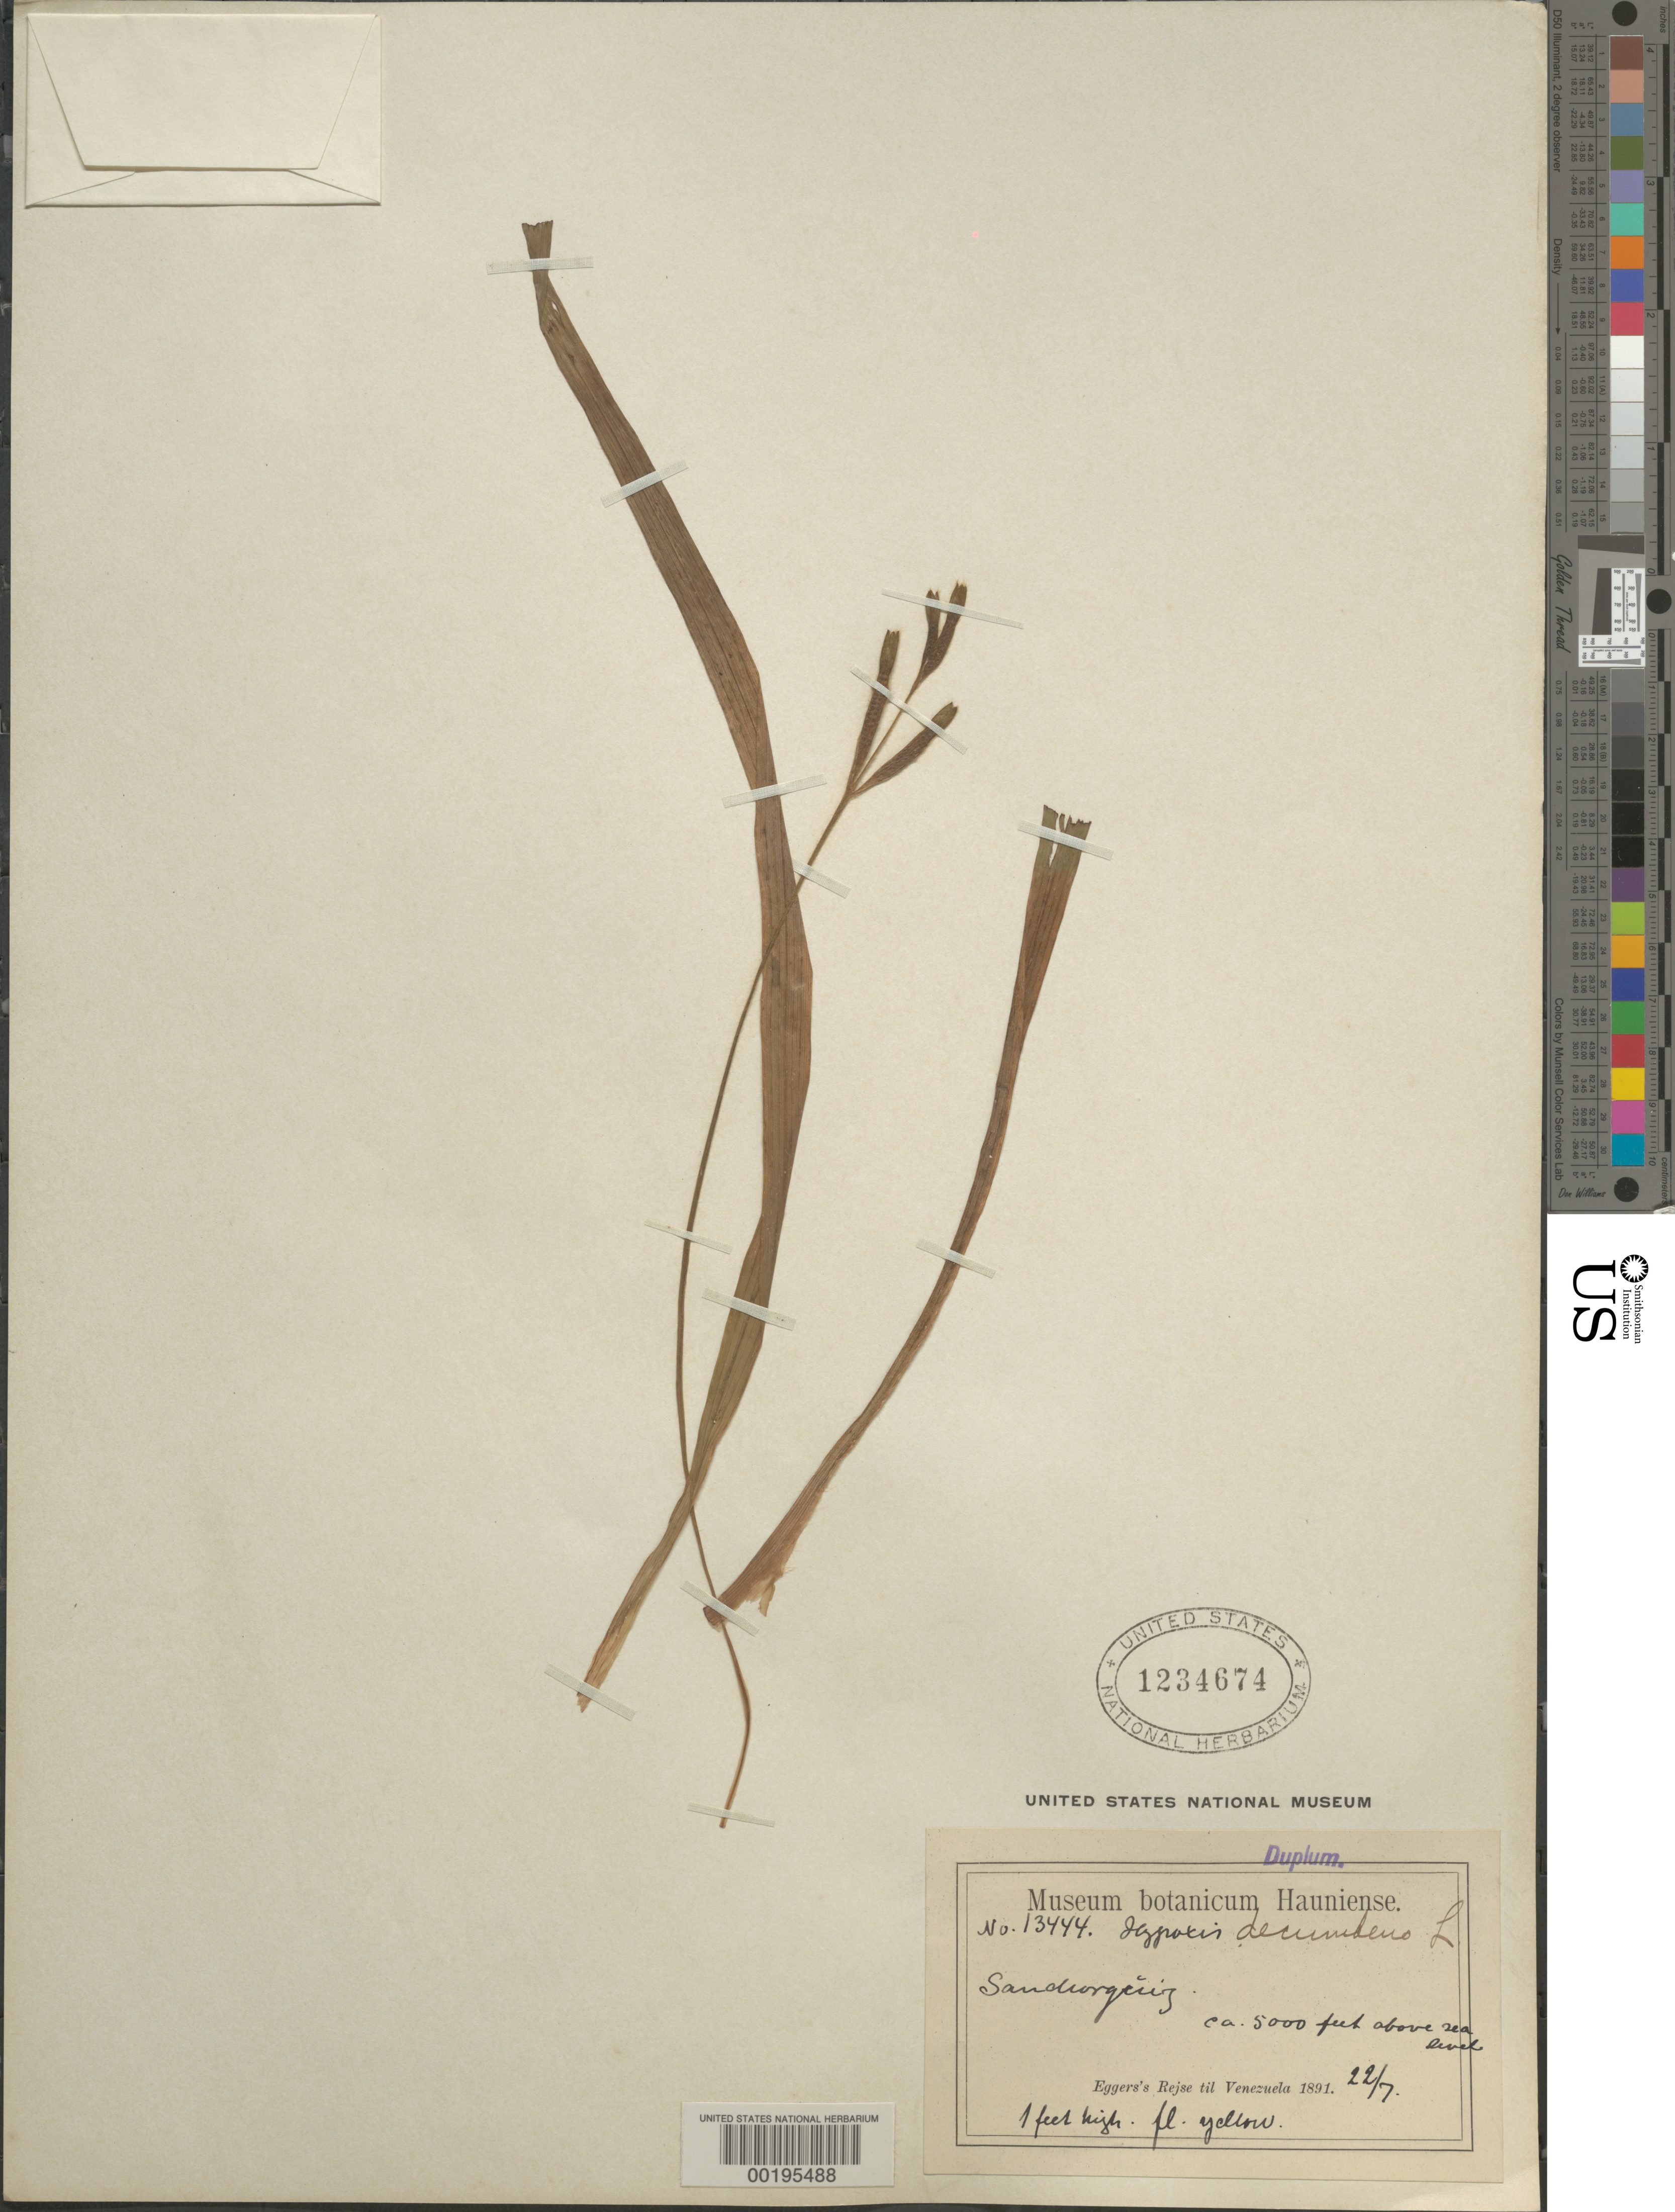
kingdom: Plantae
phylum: Tracheophyta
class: Liliopsida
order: Asparagales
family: Hypoxidaceae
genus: Hypoxis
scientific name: Hypoxis decumbens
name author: L.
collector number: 13444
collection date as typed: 22 Jul 1891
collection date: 1891-07-22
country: Venezuela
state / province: Mérida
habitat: Sand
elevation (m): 1524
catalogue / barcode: US 1234674